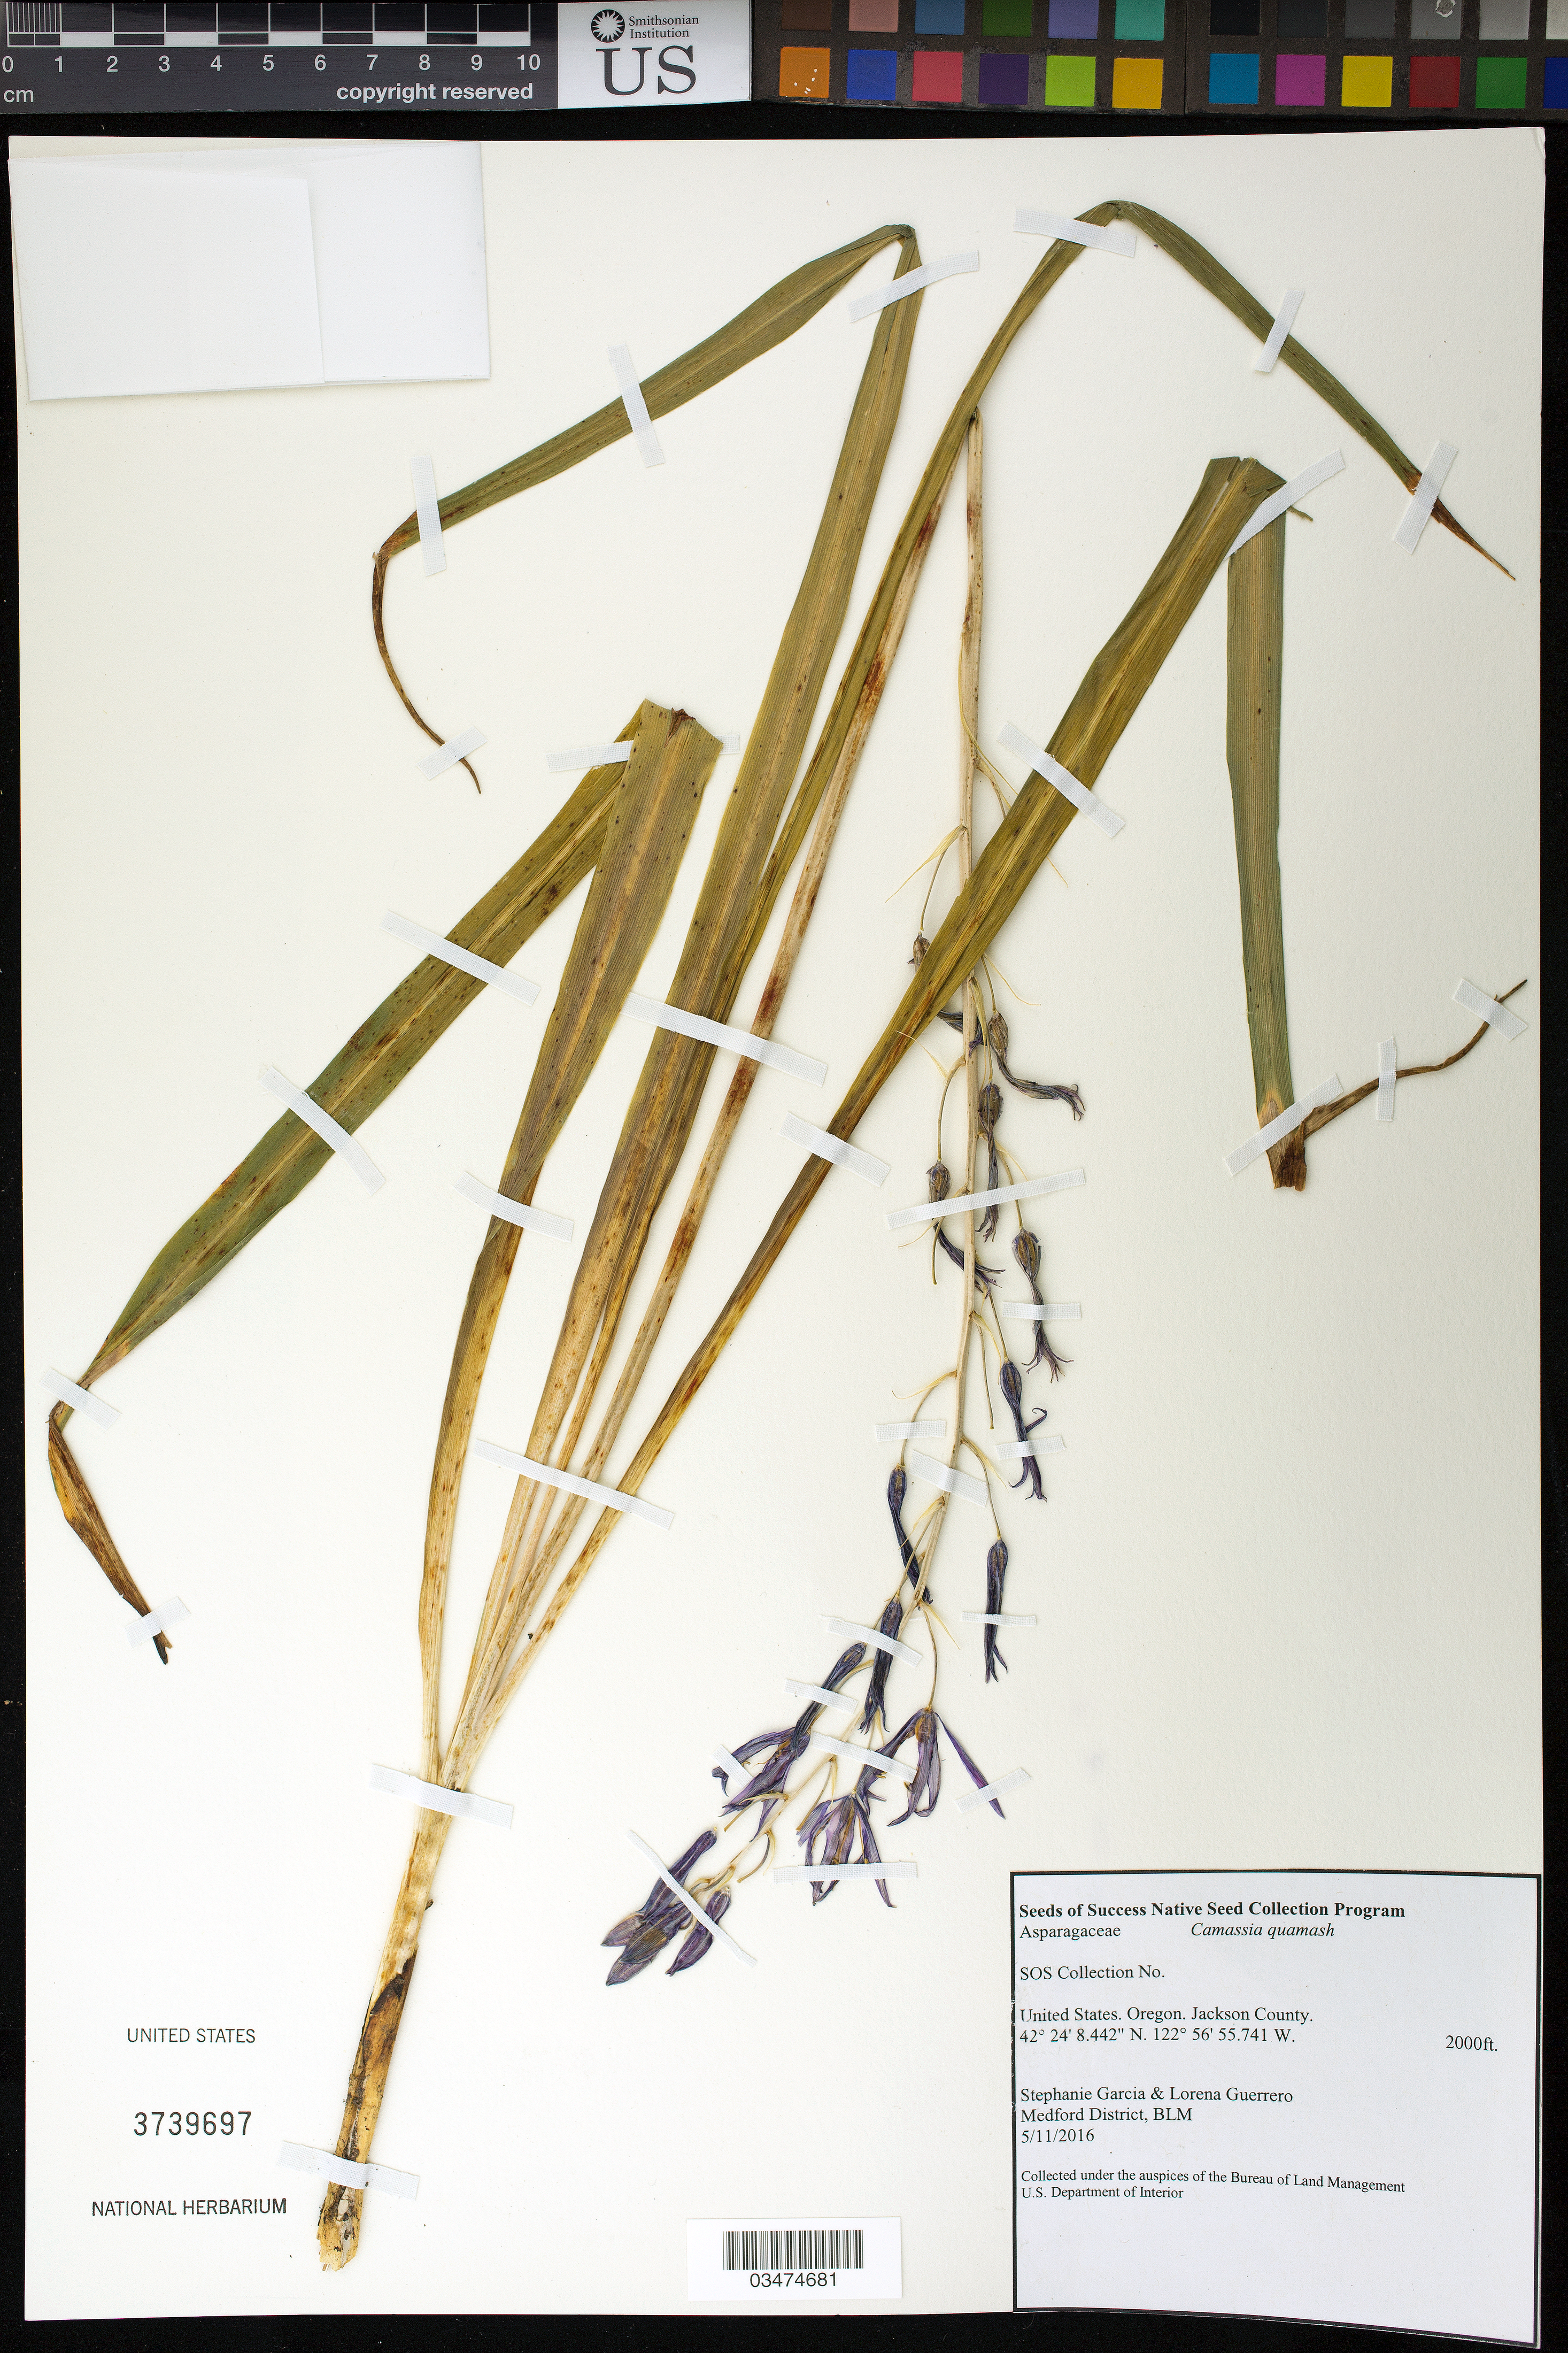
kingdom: Plantae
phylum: Tracheophyta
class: Liliopsida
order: Asparagales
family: Asparagaceae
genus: Camassia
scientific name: Camassia quamash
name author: (Pursh) Greene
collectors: S. Garcia & Guerrero, L.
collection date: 2016-05-11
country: United States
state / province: Oregon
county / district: Jackson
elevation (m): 610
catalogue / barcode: US 3739697